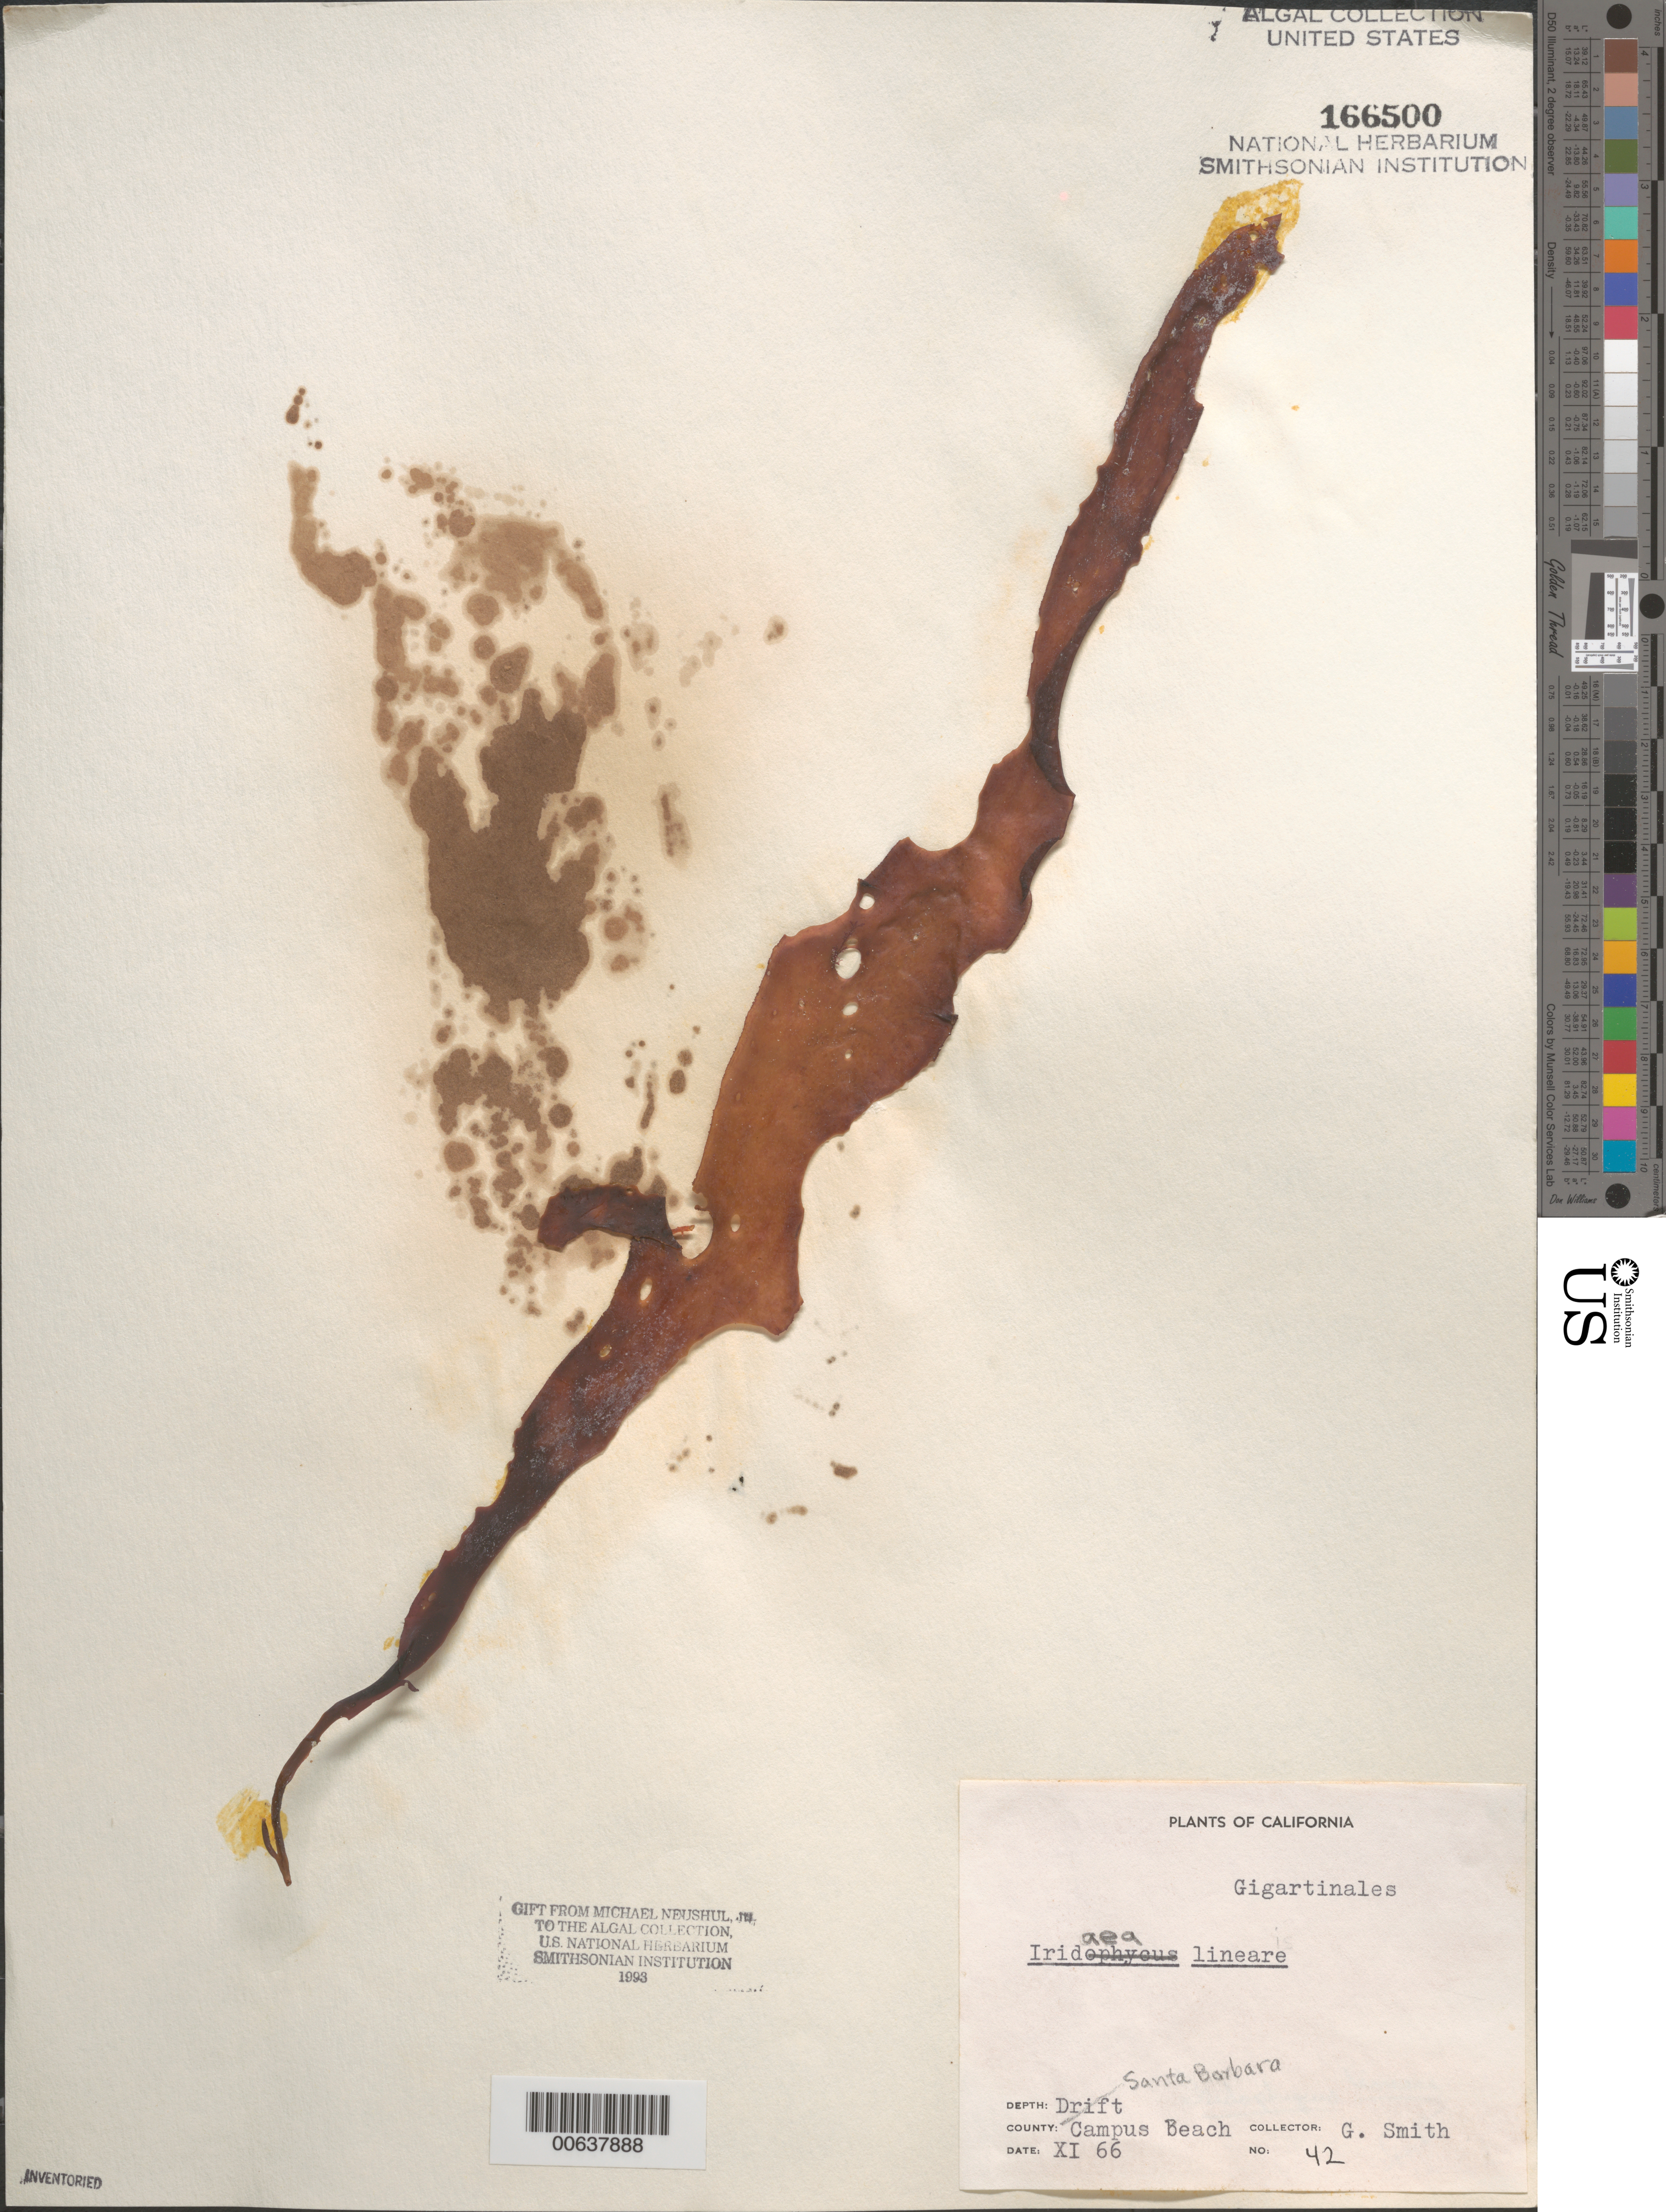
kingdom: Plantae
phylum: Rhodophyta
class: Florideophyceae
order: Gigartinales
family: Gigartinaceae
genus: Mazzaella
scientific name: Mazzaella linearis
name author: (Setchell & N.L. Gardner) Fredericq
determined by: Algae name updating Project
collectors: G. Smith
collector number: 42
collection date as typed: Nov 1966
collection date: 1966-11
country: United States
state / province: California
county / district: Santa Barbara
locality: Campus Beach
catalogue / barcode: US 166500